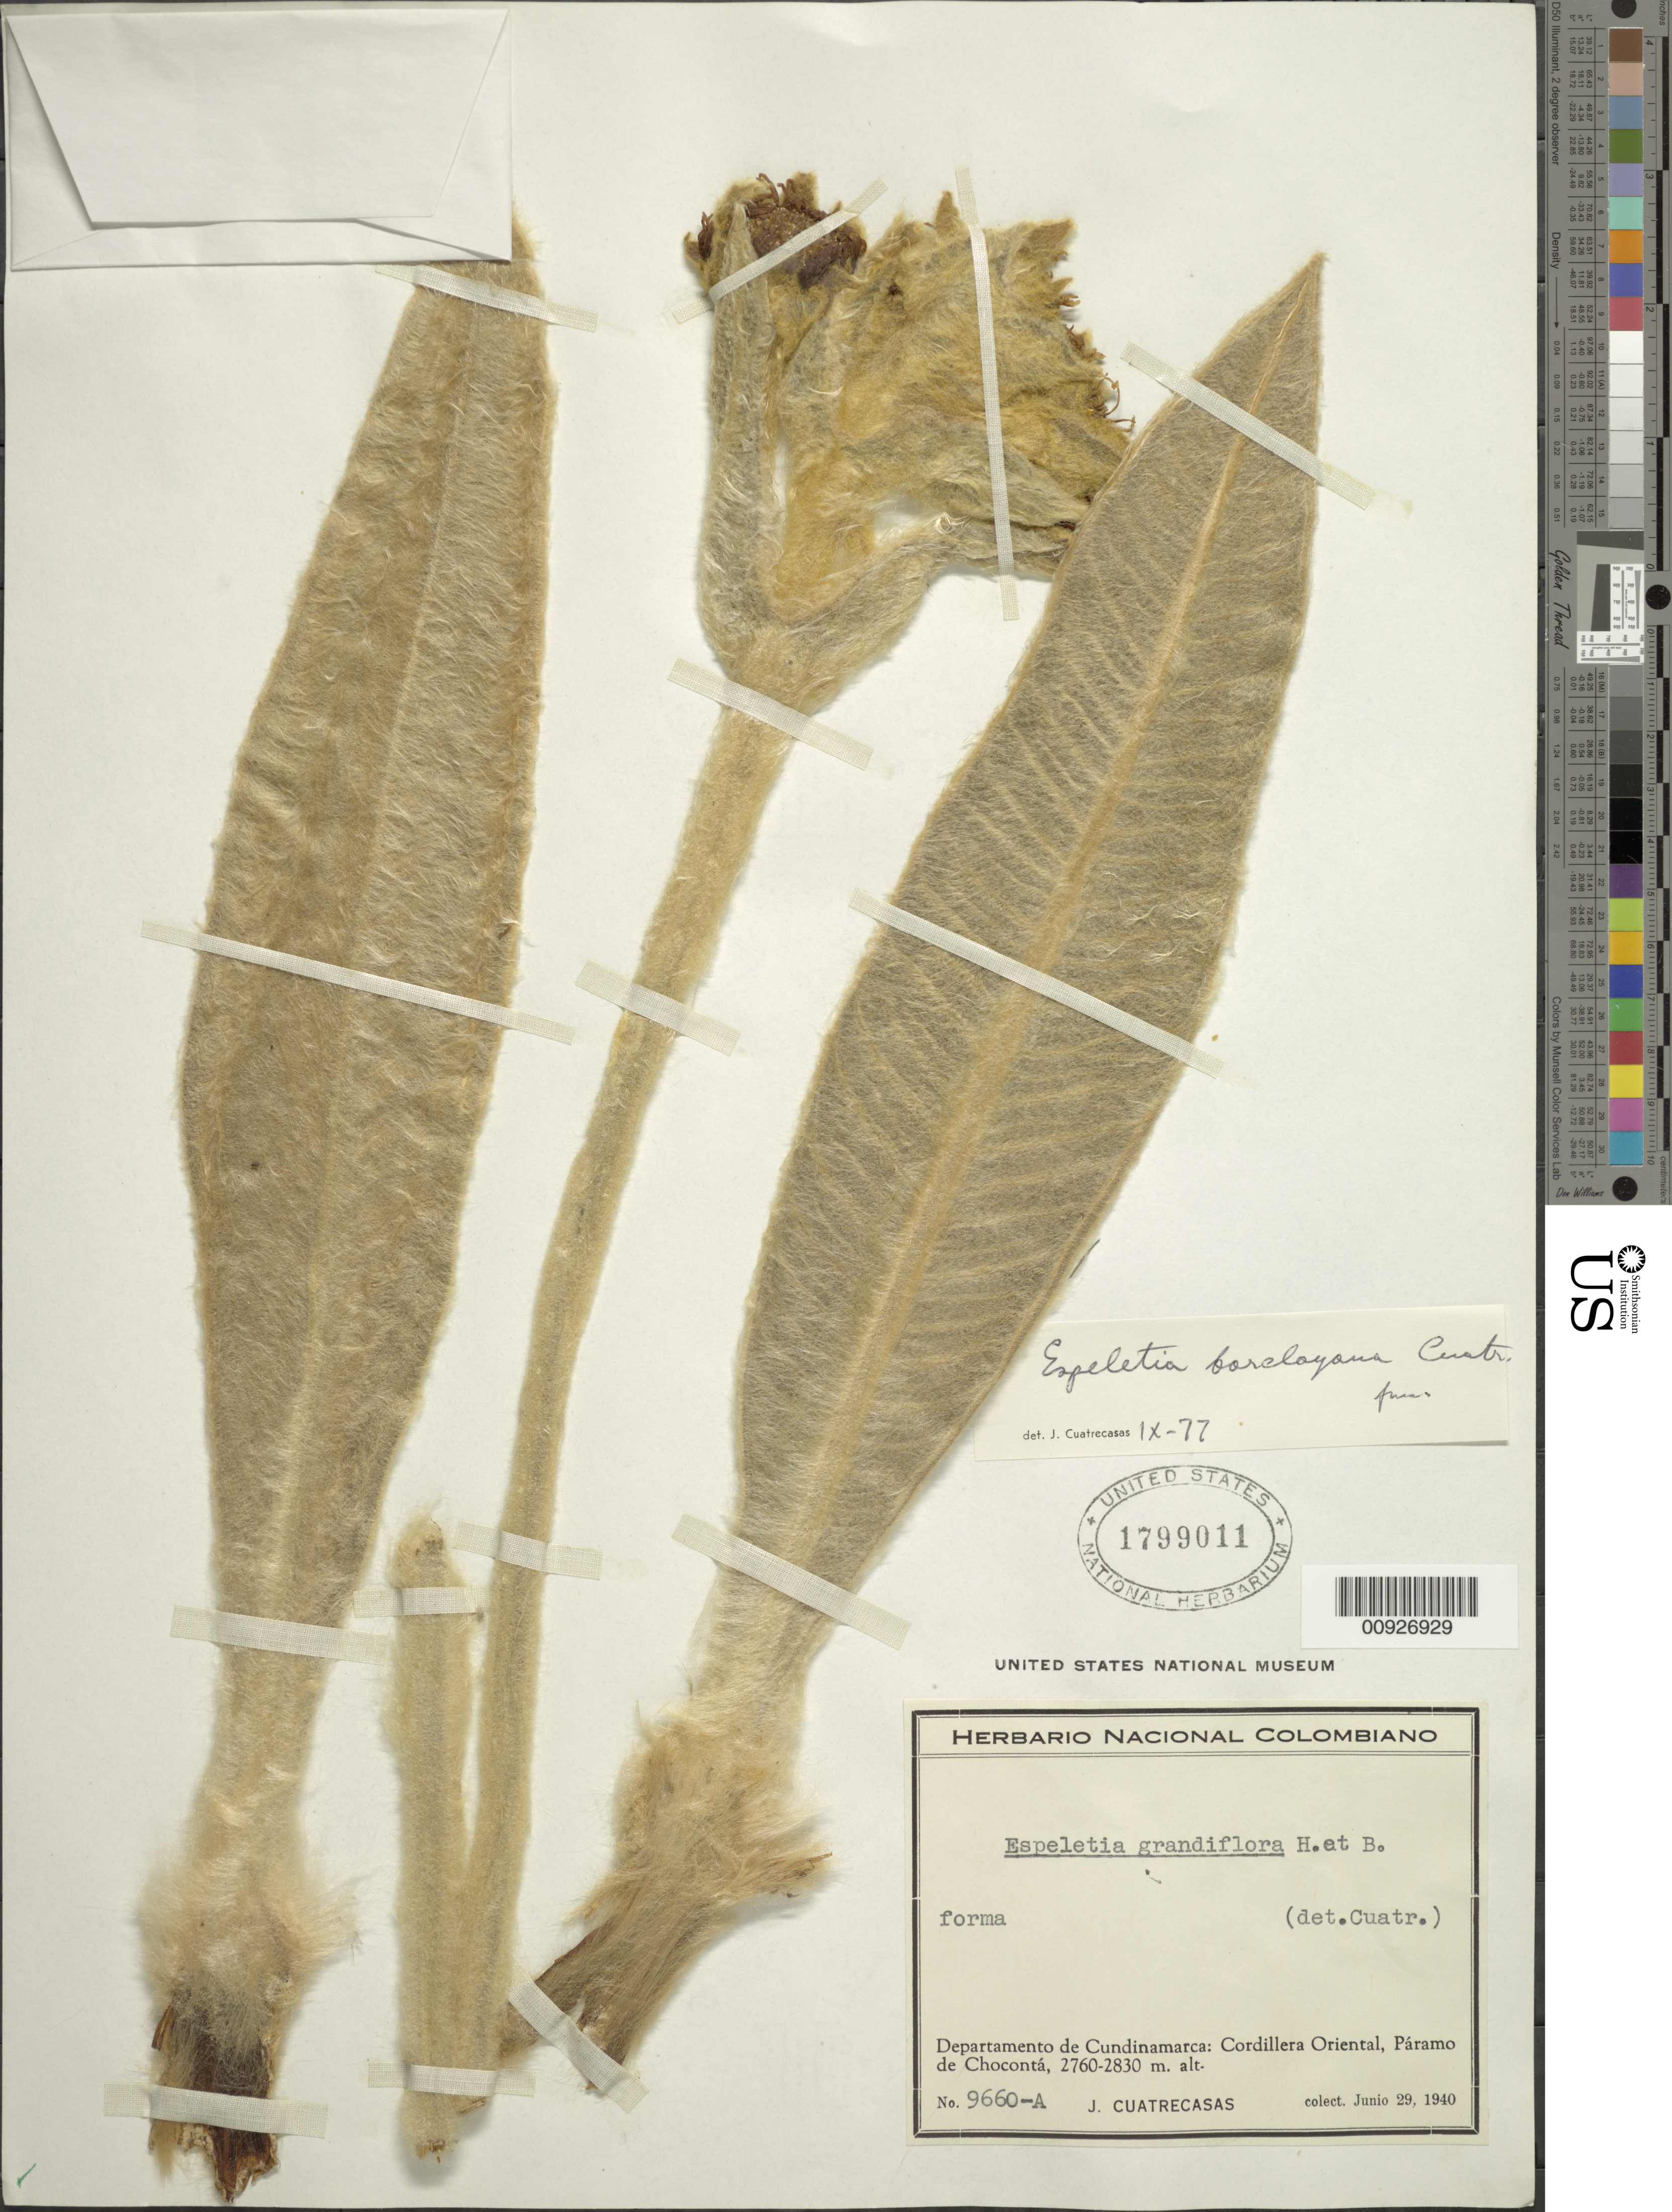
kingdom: Plantae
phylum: Tracheophyta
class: Magnoliopsida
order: Asterales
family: Asteraceae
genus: Espeletia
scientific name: Espeletia barclayana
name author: Cuatrec.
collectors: J. Cuatrecasas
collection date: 1940-06-29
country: Colombia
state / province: Cundinamarca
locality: Páramo de Chocontá. Cordillera Oriental, Páramo de Chocontá.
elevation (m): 2760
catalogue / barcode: US 1799011